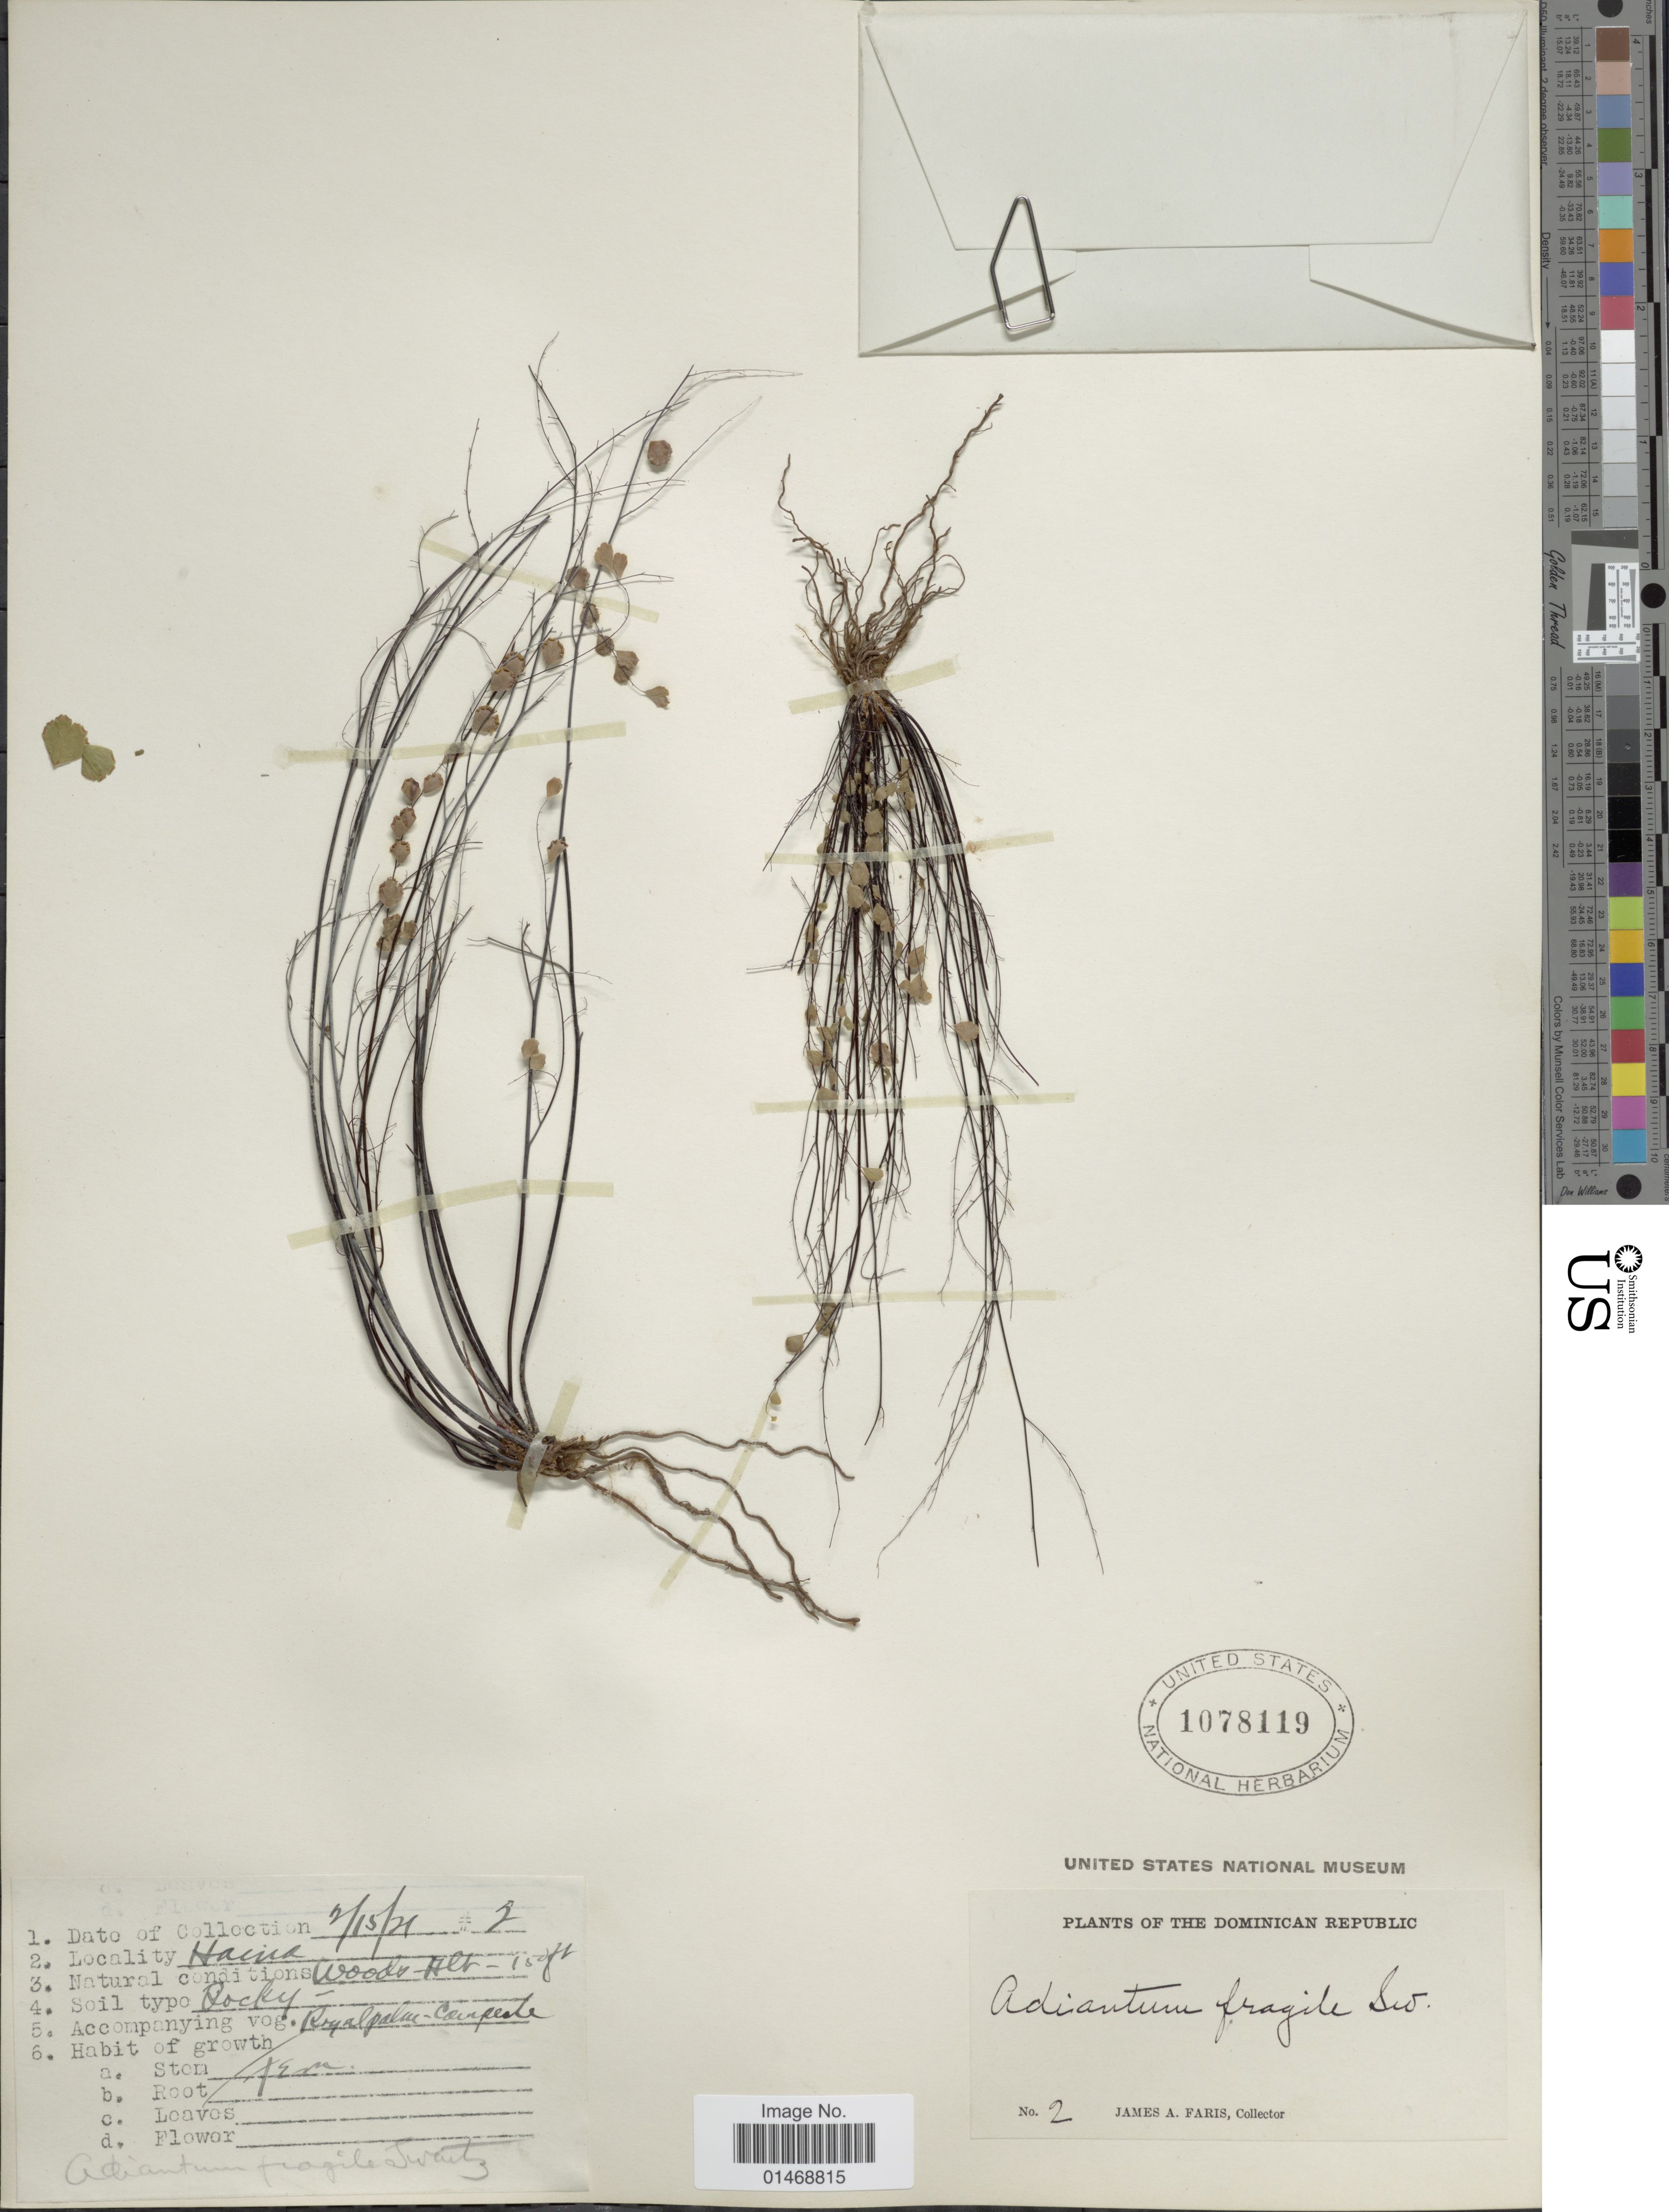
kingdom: Plantae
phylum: Tracheophyta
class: Polypodiopsida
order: Polypodiales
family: Pteridaceae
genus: Adiantum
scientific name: Adiantum fragile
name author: Sw.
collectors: J. Faris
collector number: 2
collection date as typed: Transcribed d/m/y: 15/2/21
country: Dominican Republic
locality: Haina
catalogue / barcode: US 1078119